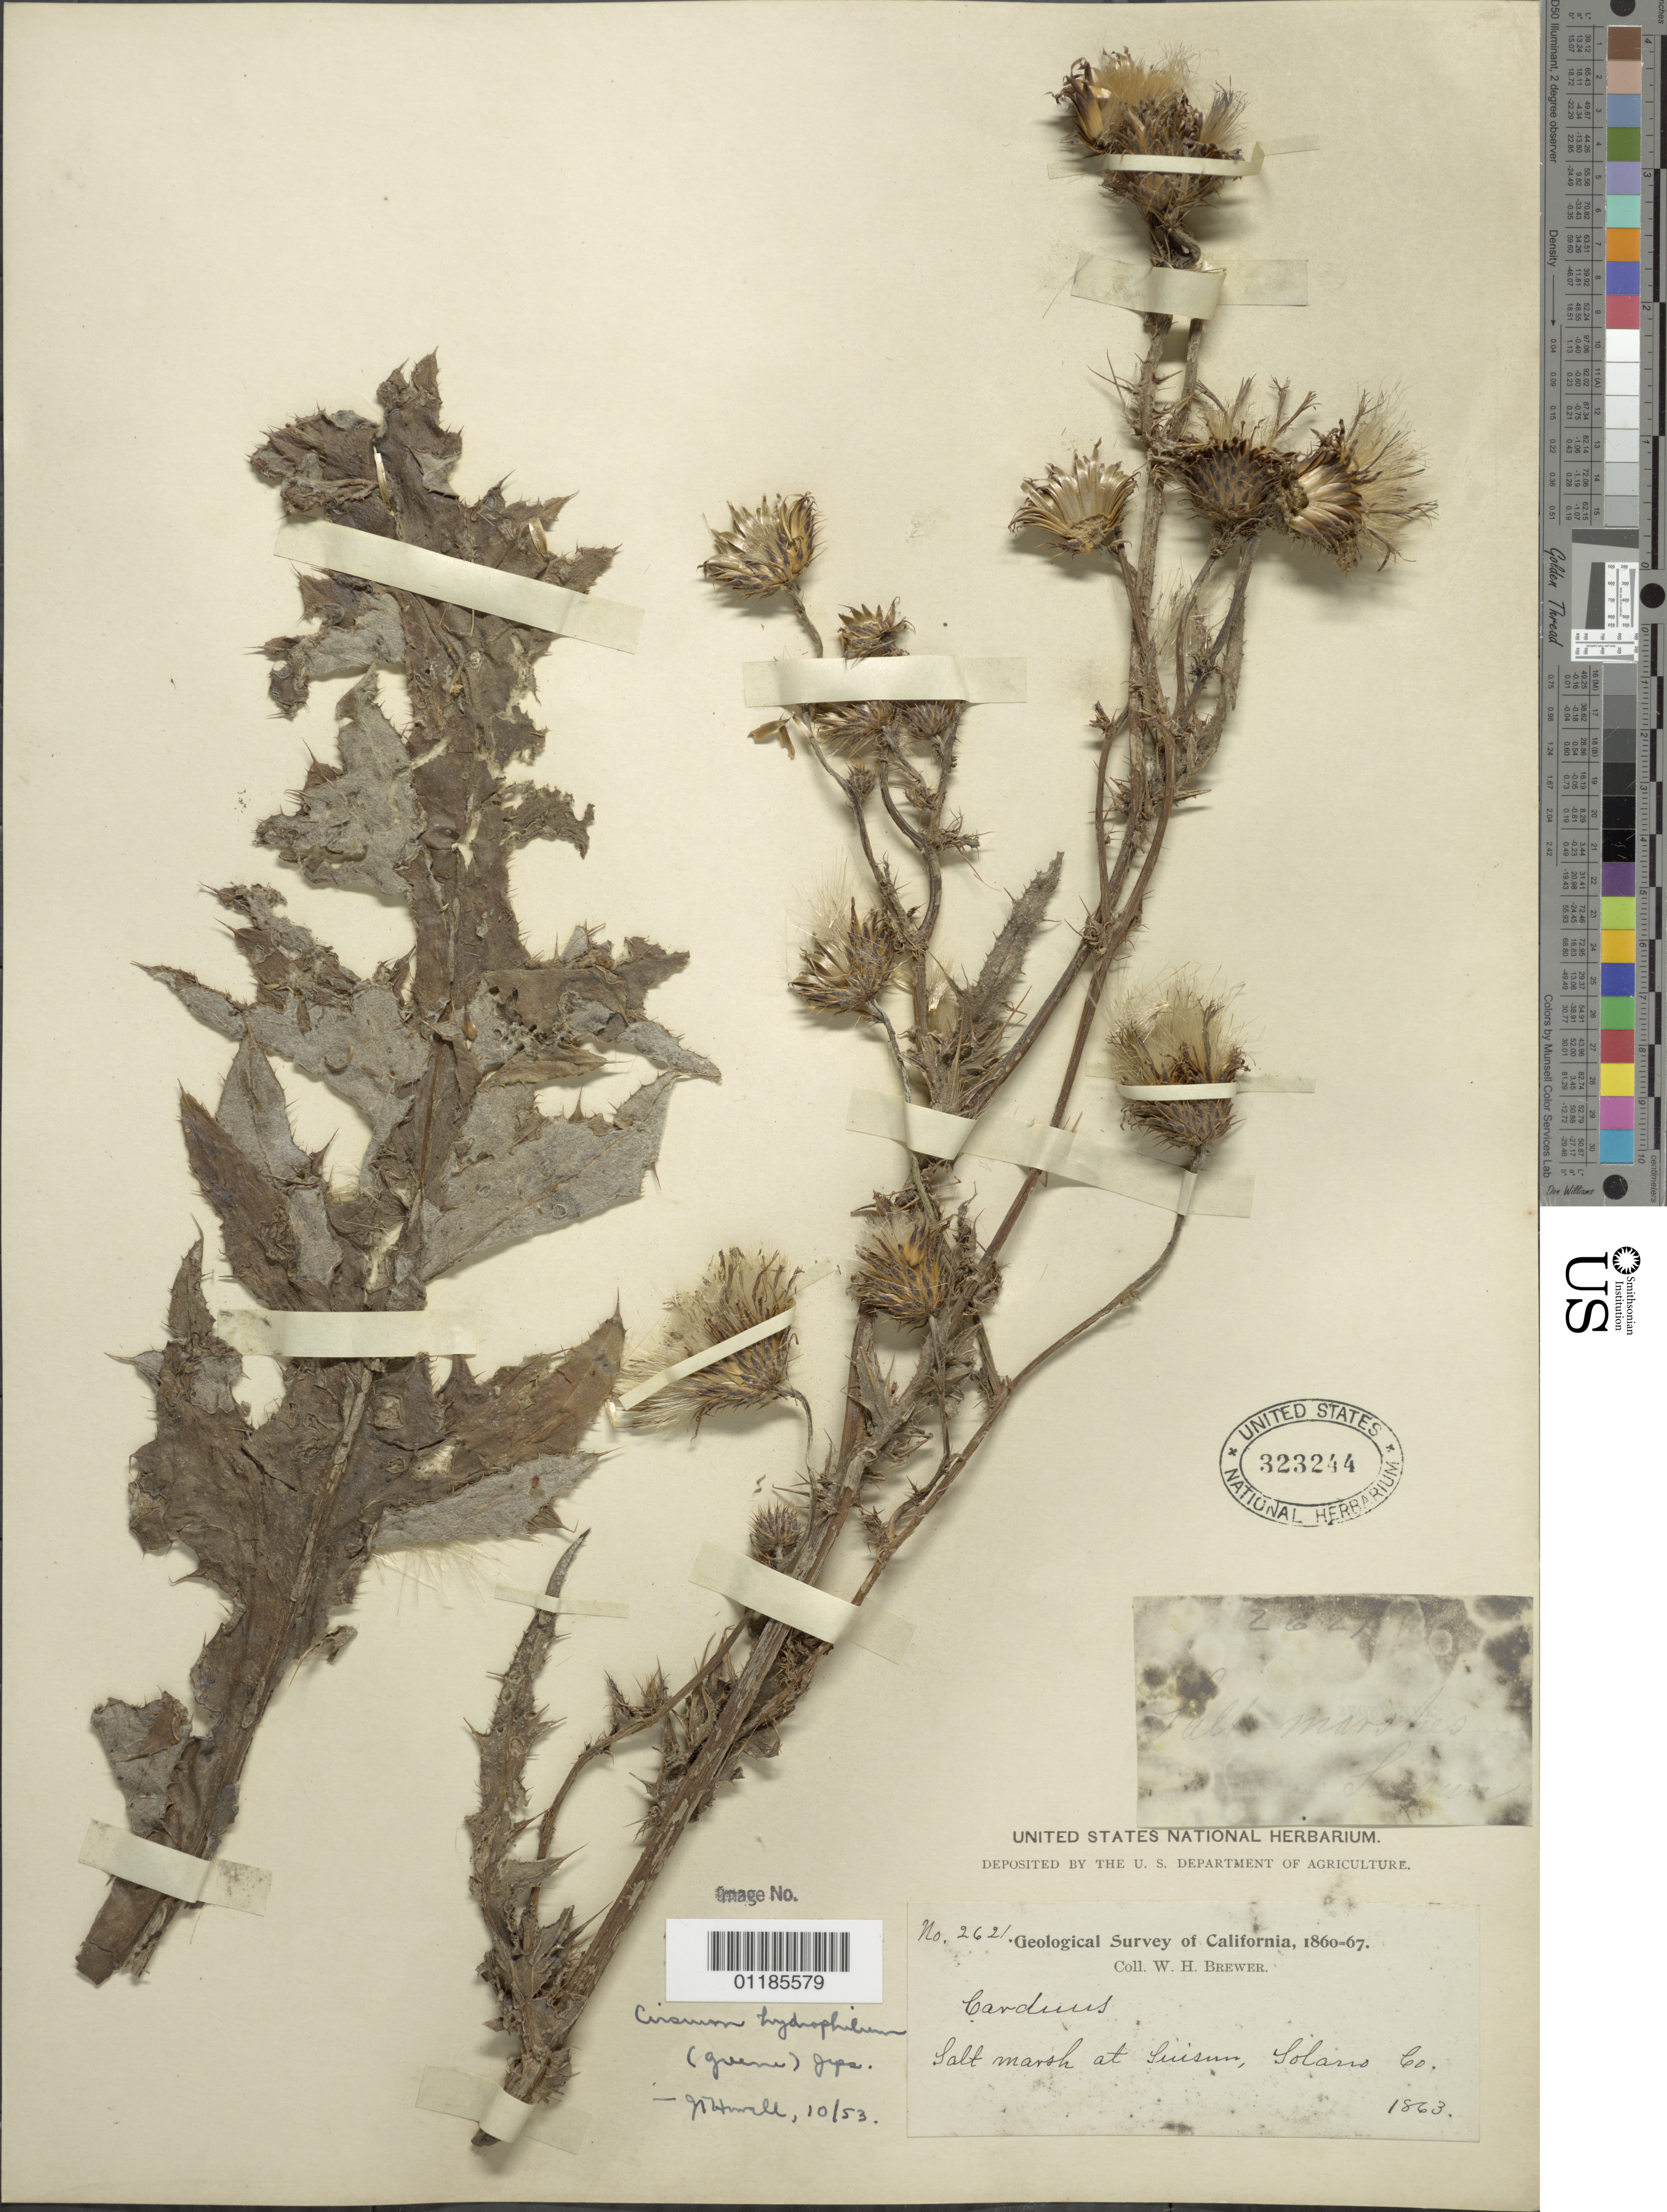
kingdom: Plantae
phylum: Tracheophyta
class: Magnoliopsida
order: Asterales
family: Asteraceae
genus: Cirsium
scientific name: Cirsium hydrophilum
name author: (Greene) Jeps.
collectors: W. H. Brewer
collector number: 2621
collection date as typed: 1863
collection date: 1863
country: United States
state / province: California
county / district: Solano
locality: Salt Marsh at Suisan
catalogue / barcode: US 323244